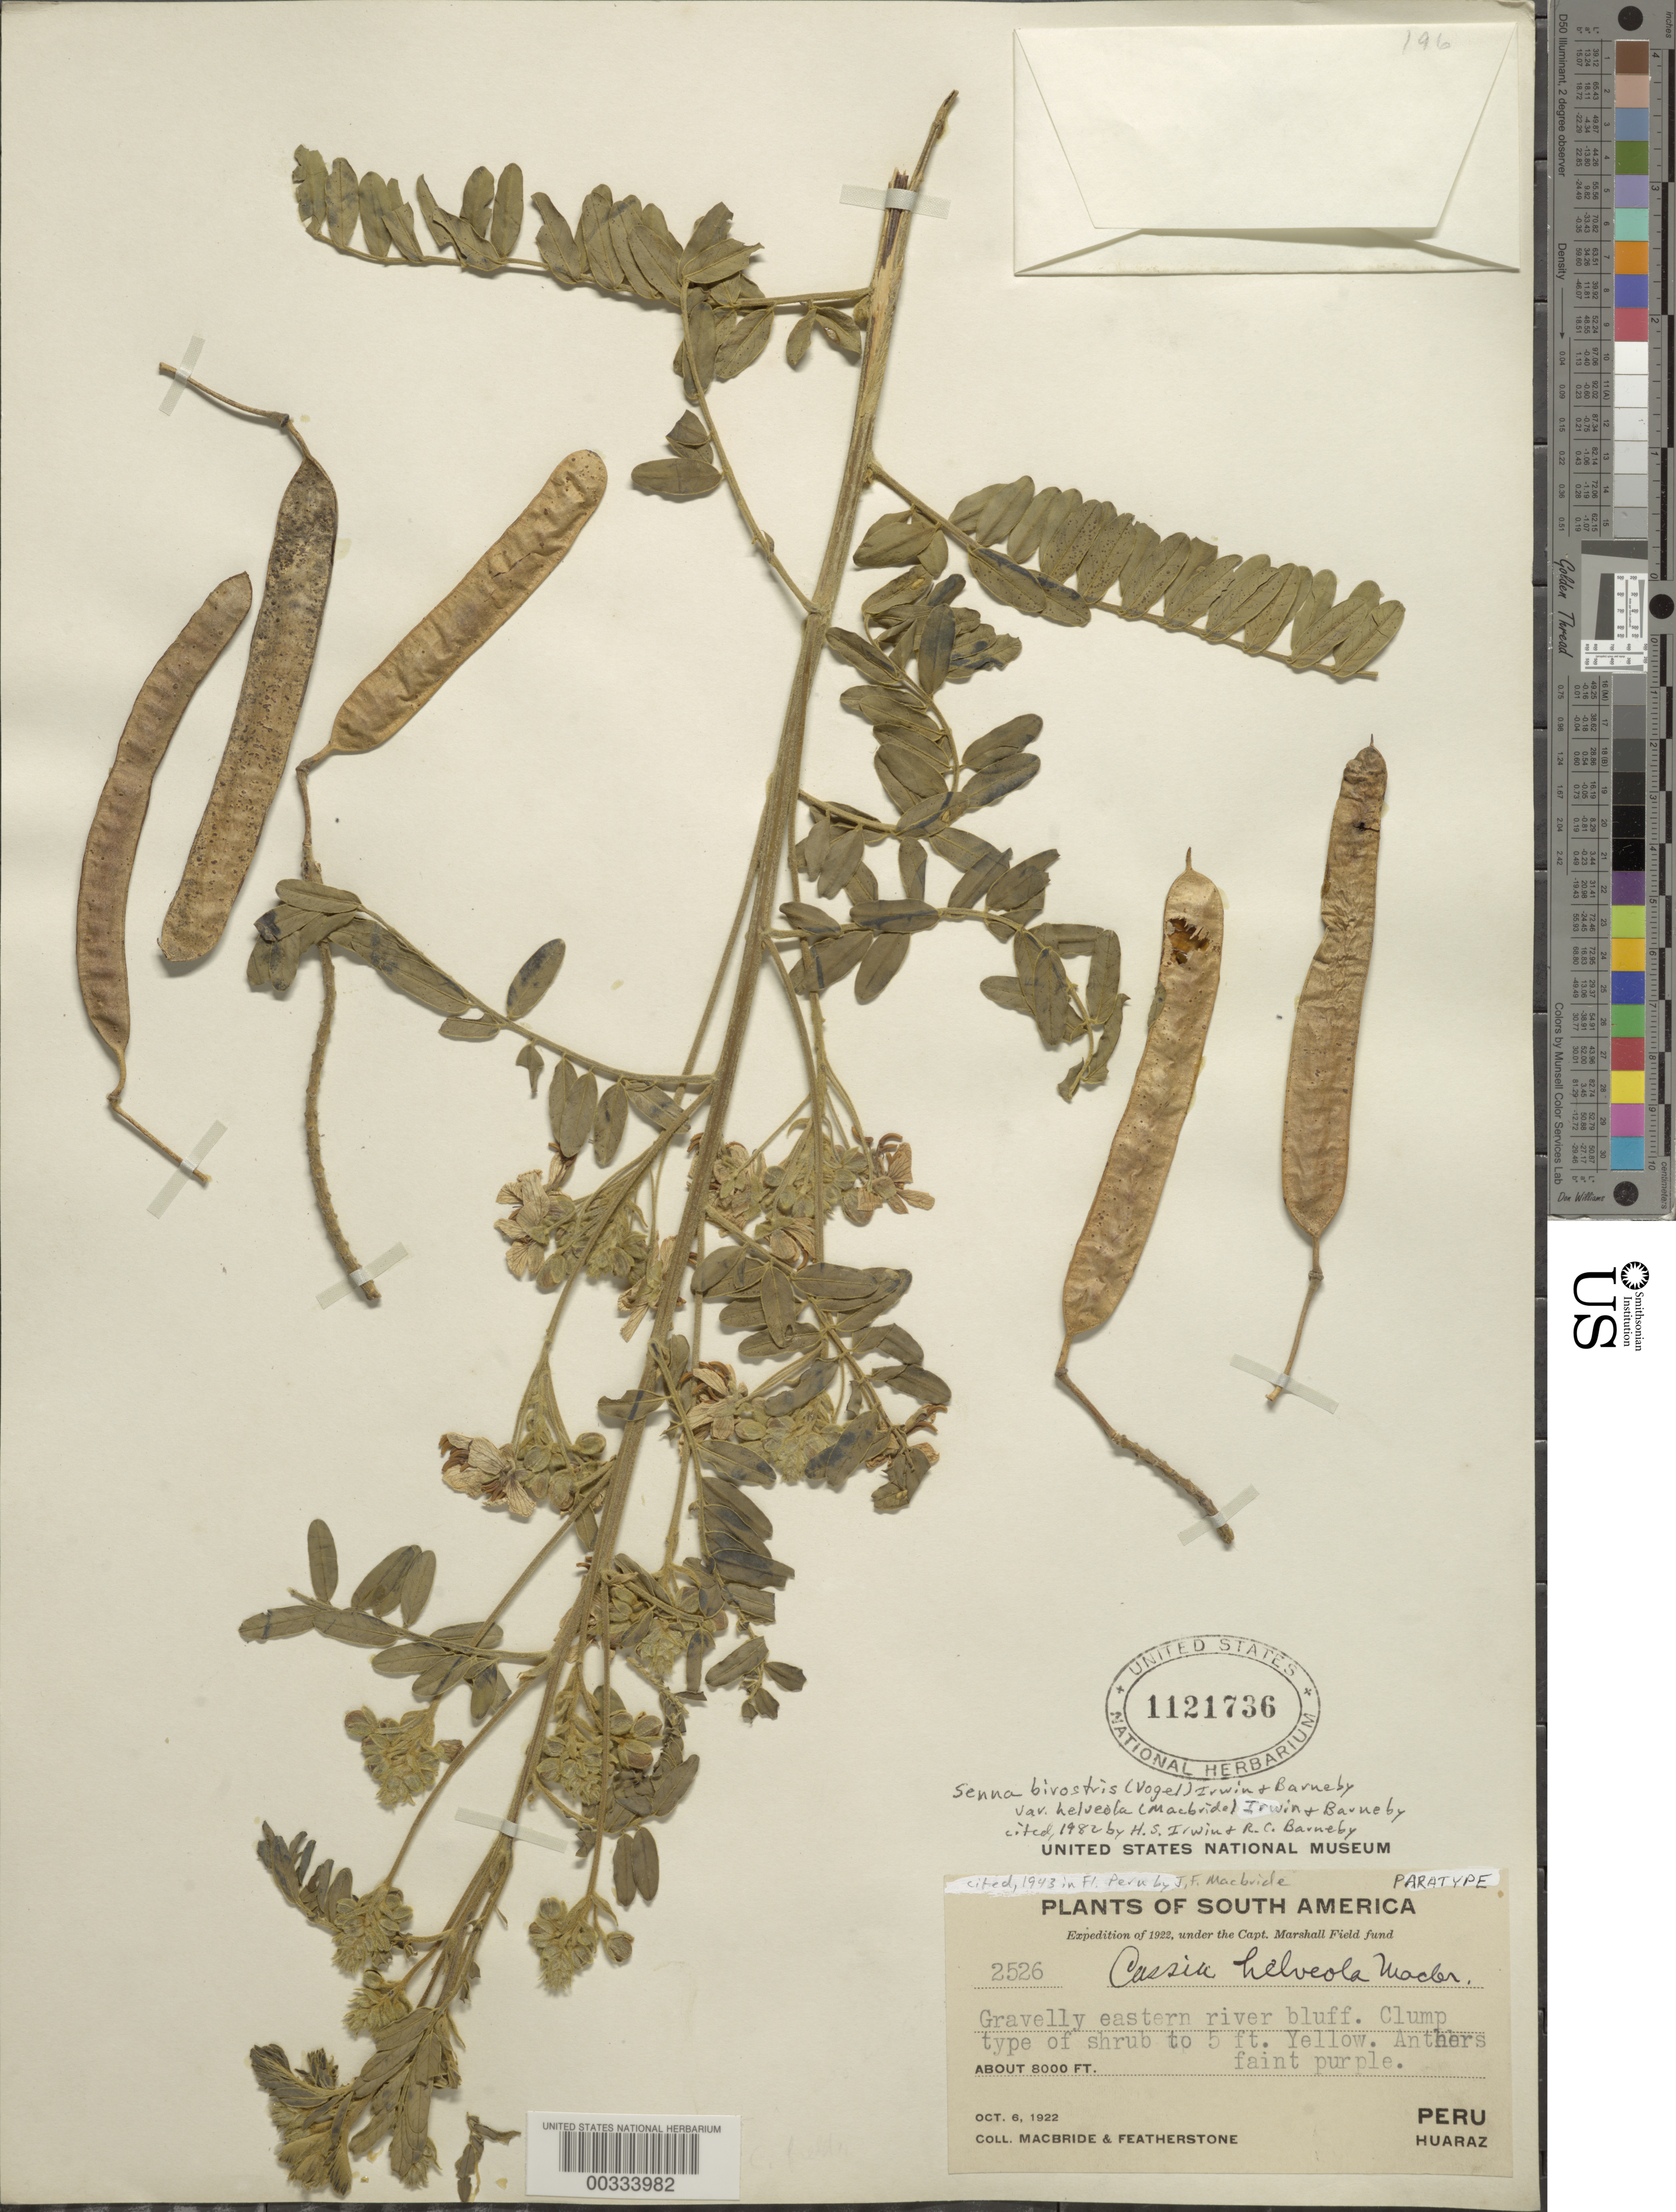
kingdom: Plantae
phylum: Tracheophyta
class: Magnoliopsida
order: Fabales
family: Fabaceae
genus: Senna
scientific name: Senna birostris var. helveola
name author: (J.F. Macbr.) H.S. Irwin & Barneby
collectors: J. F. Macbride & W. Featherstone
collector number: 2526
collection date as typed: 06 Oct 1922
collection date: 1922-10-06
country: Peru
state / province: Ancash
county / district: Huaraz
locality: Huaraz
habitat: Gravelly eastern river bluff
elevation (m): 2438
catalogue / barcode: US 1121736